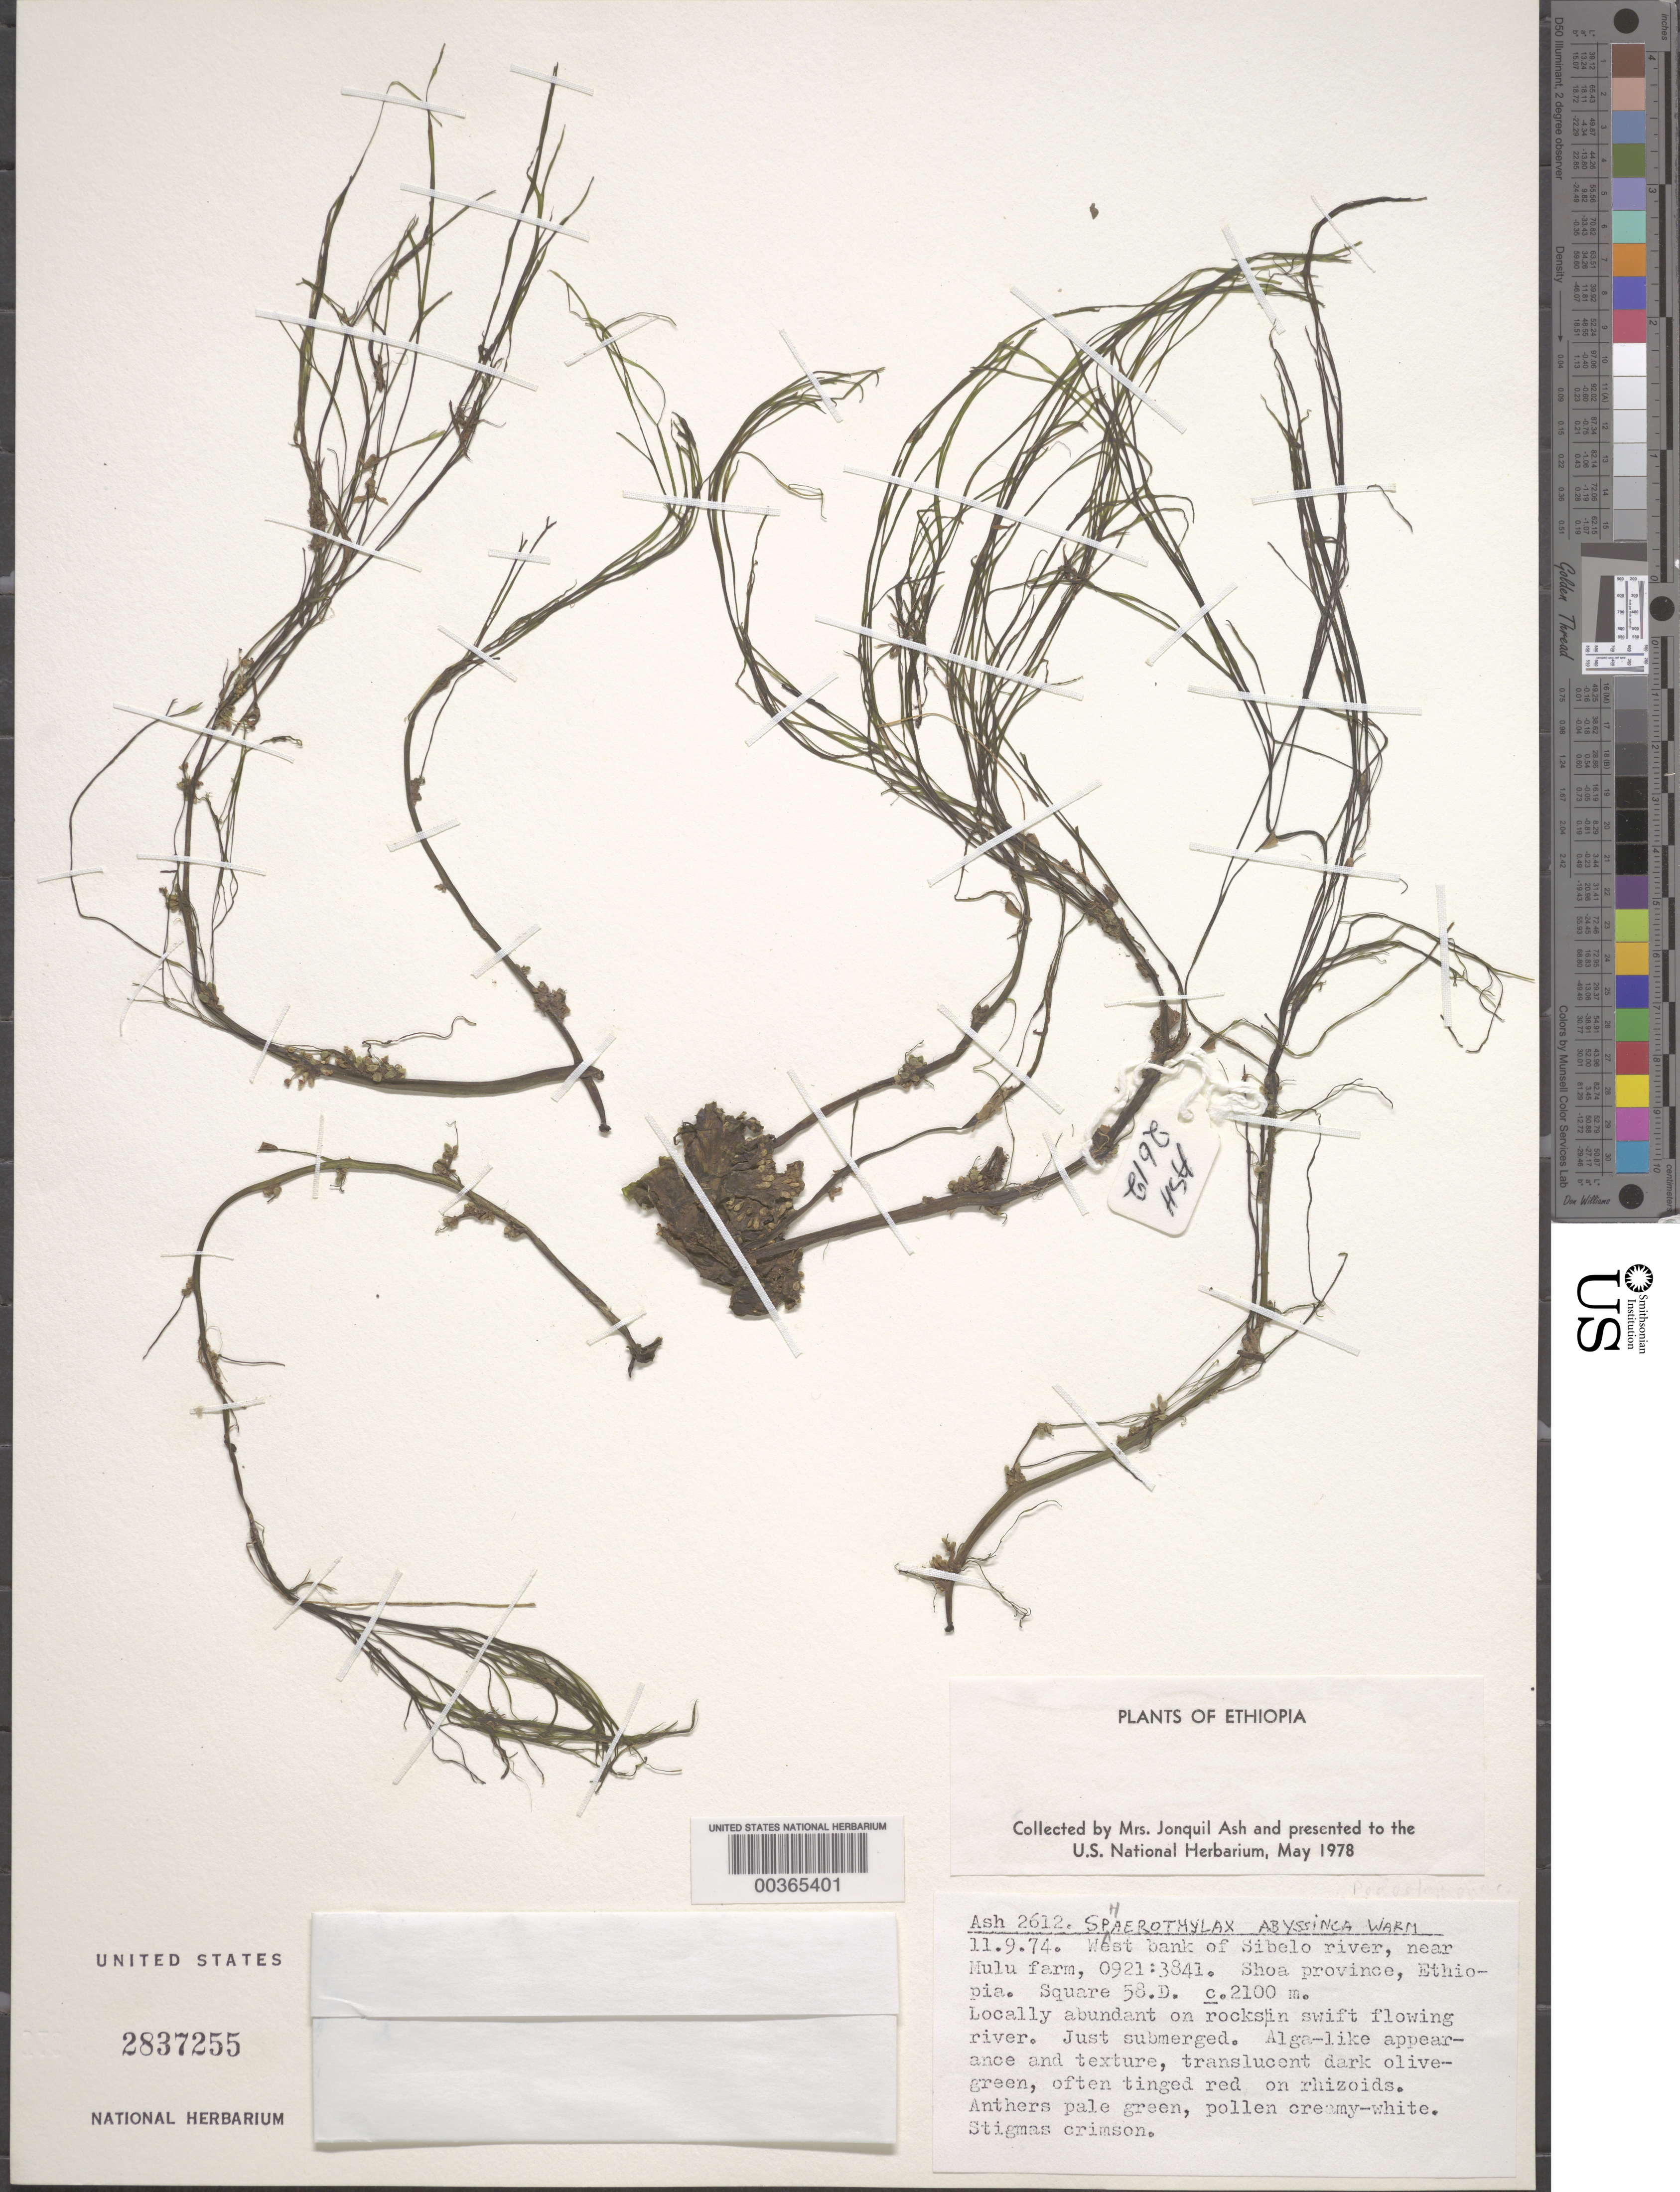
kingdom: Plantae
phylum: Tracheophyta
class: Magnoliopsida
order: Malpighiales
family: Podostemaceae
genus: Sphaerothylax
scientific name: Sphaerothylax abyssinica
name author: Warm.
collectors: J. Ash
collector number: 2612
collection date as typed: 11 Sep 1974 or 09 Nov 1974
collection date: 1974-09-11 or 1974-11-09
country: Ethiopia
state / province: Oromiya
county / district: Shewa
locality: Sibelo river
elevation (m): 2100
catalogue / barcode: US 2837255